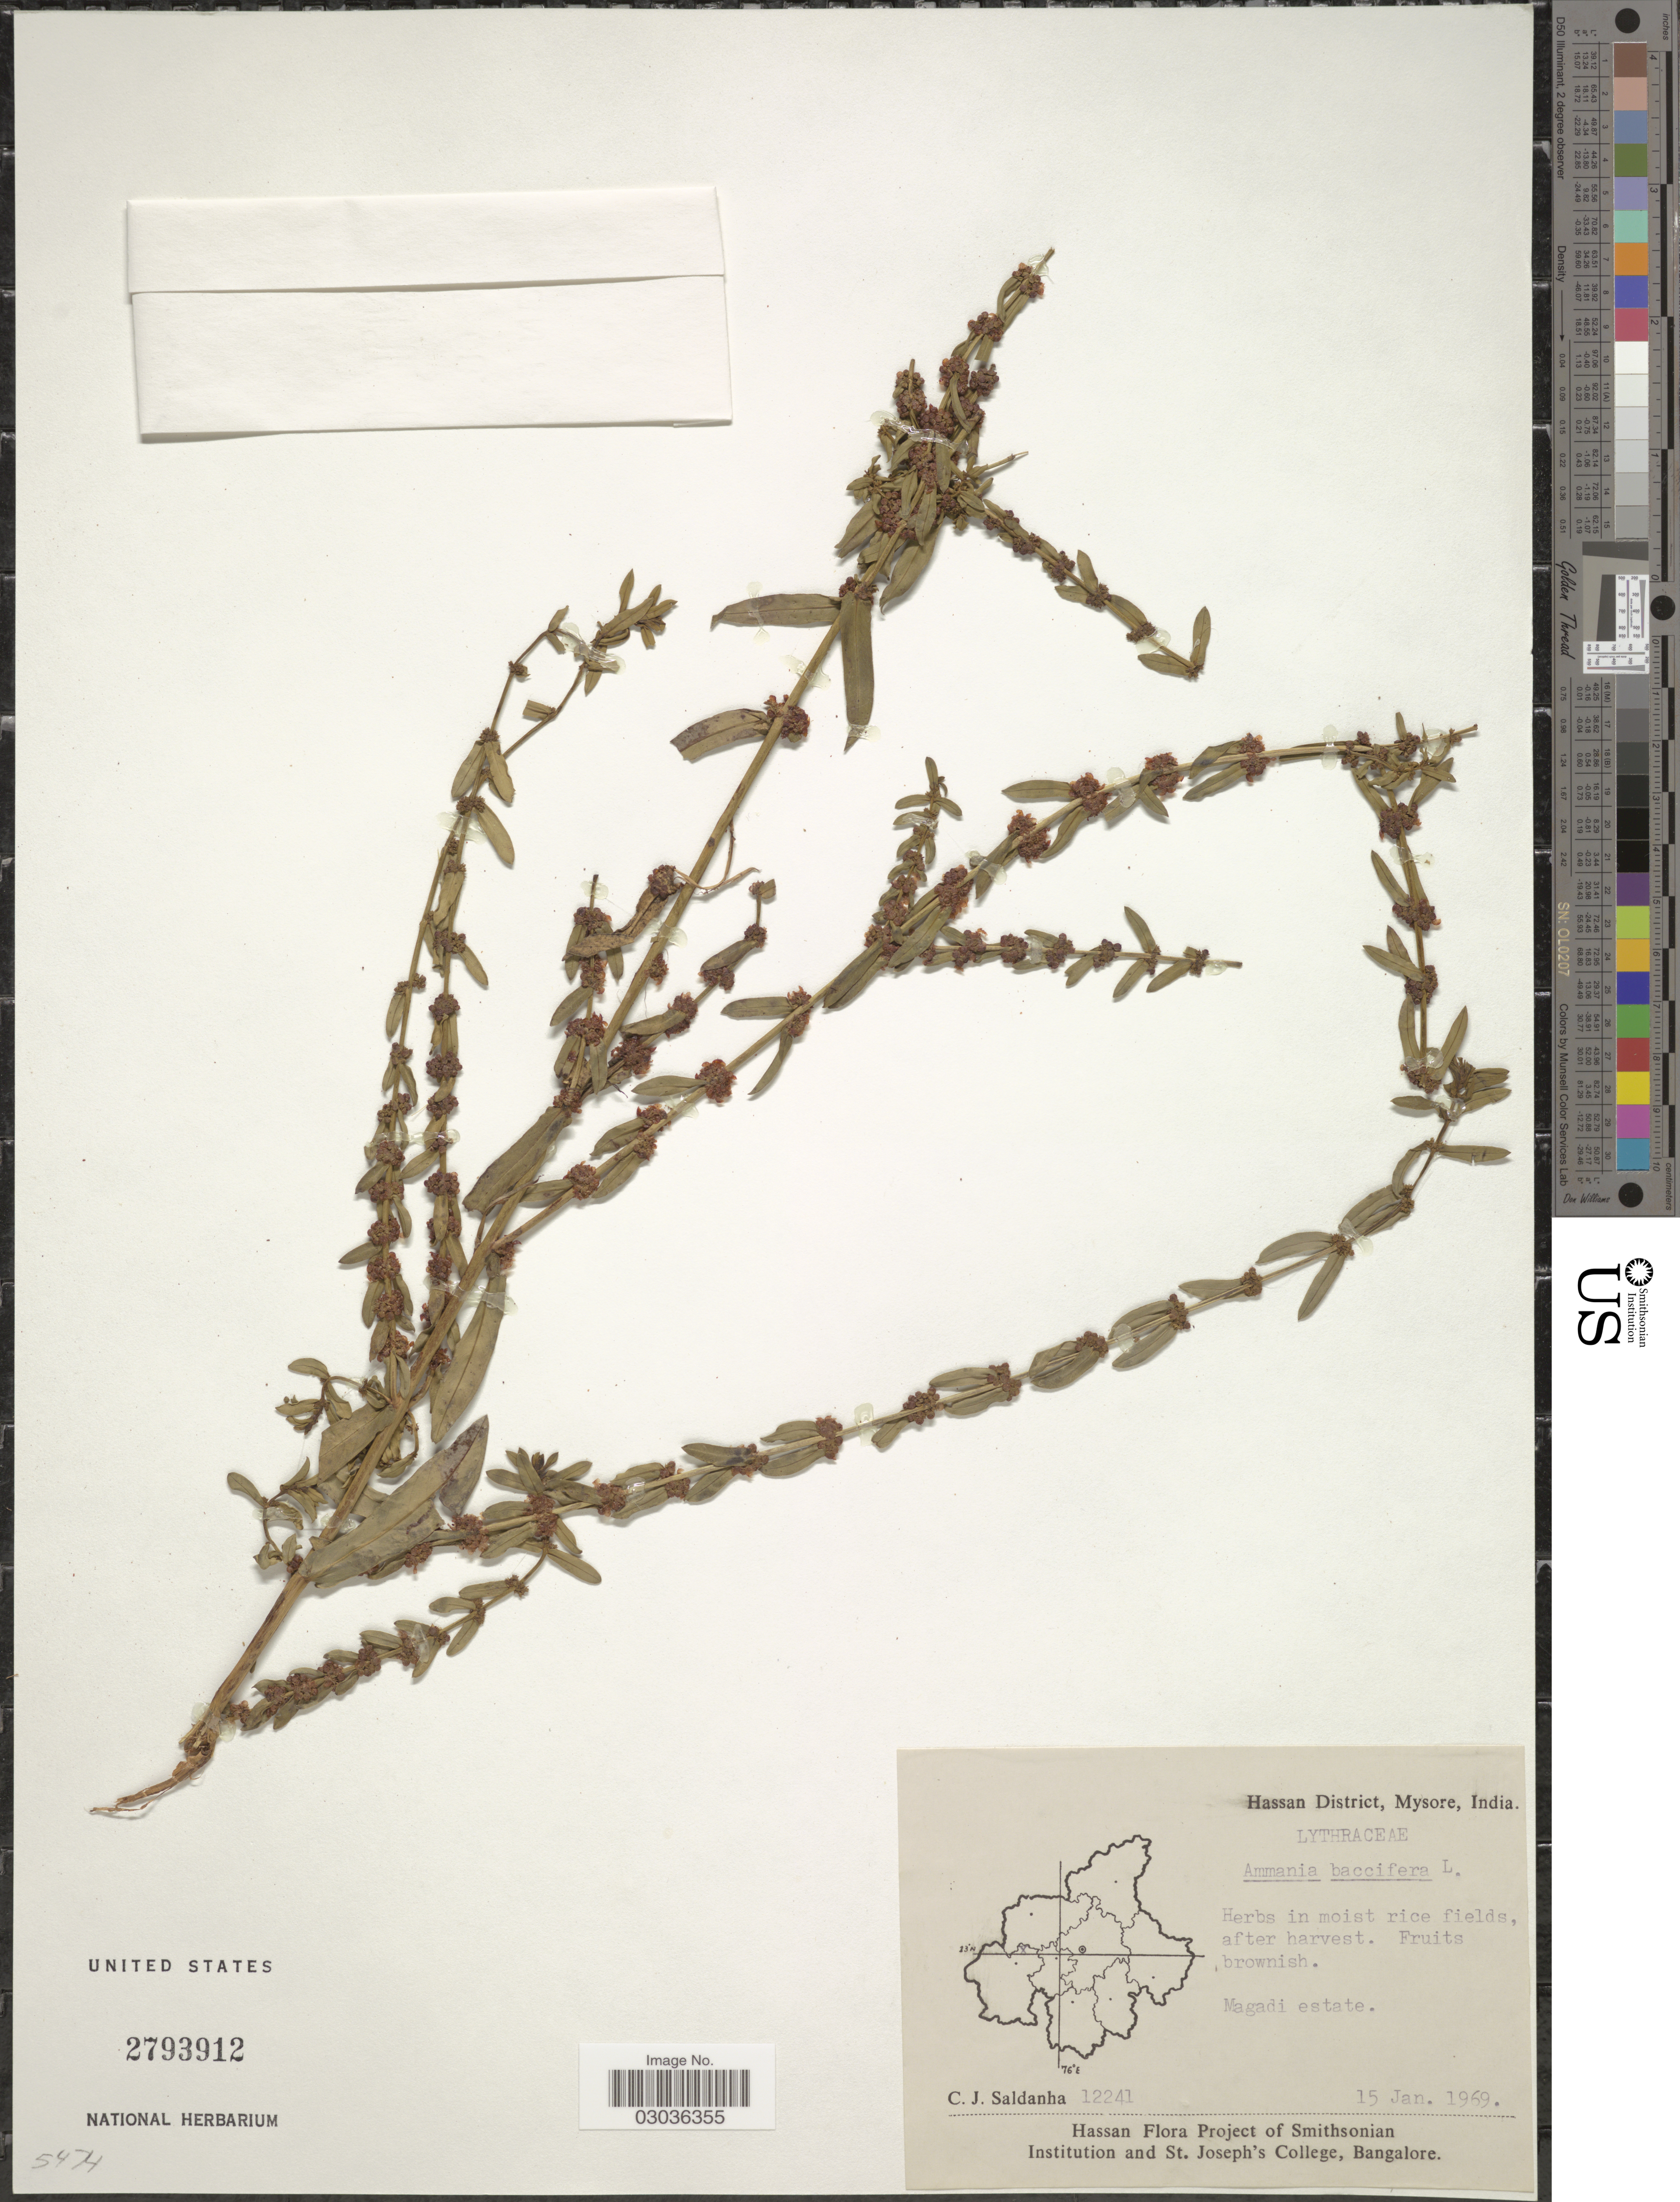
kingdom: Plantae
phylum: Tracheophyta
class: Magnoliopsida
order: Myrtales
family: Lythraceae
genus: Ammannia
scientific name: Ammannia baccifera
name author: L.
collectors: C. J. Saldanha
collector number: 12241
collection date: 1969-01-15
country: India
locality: Hassan District, Mysore. Magadi estate.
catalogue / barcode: US 2793912